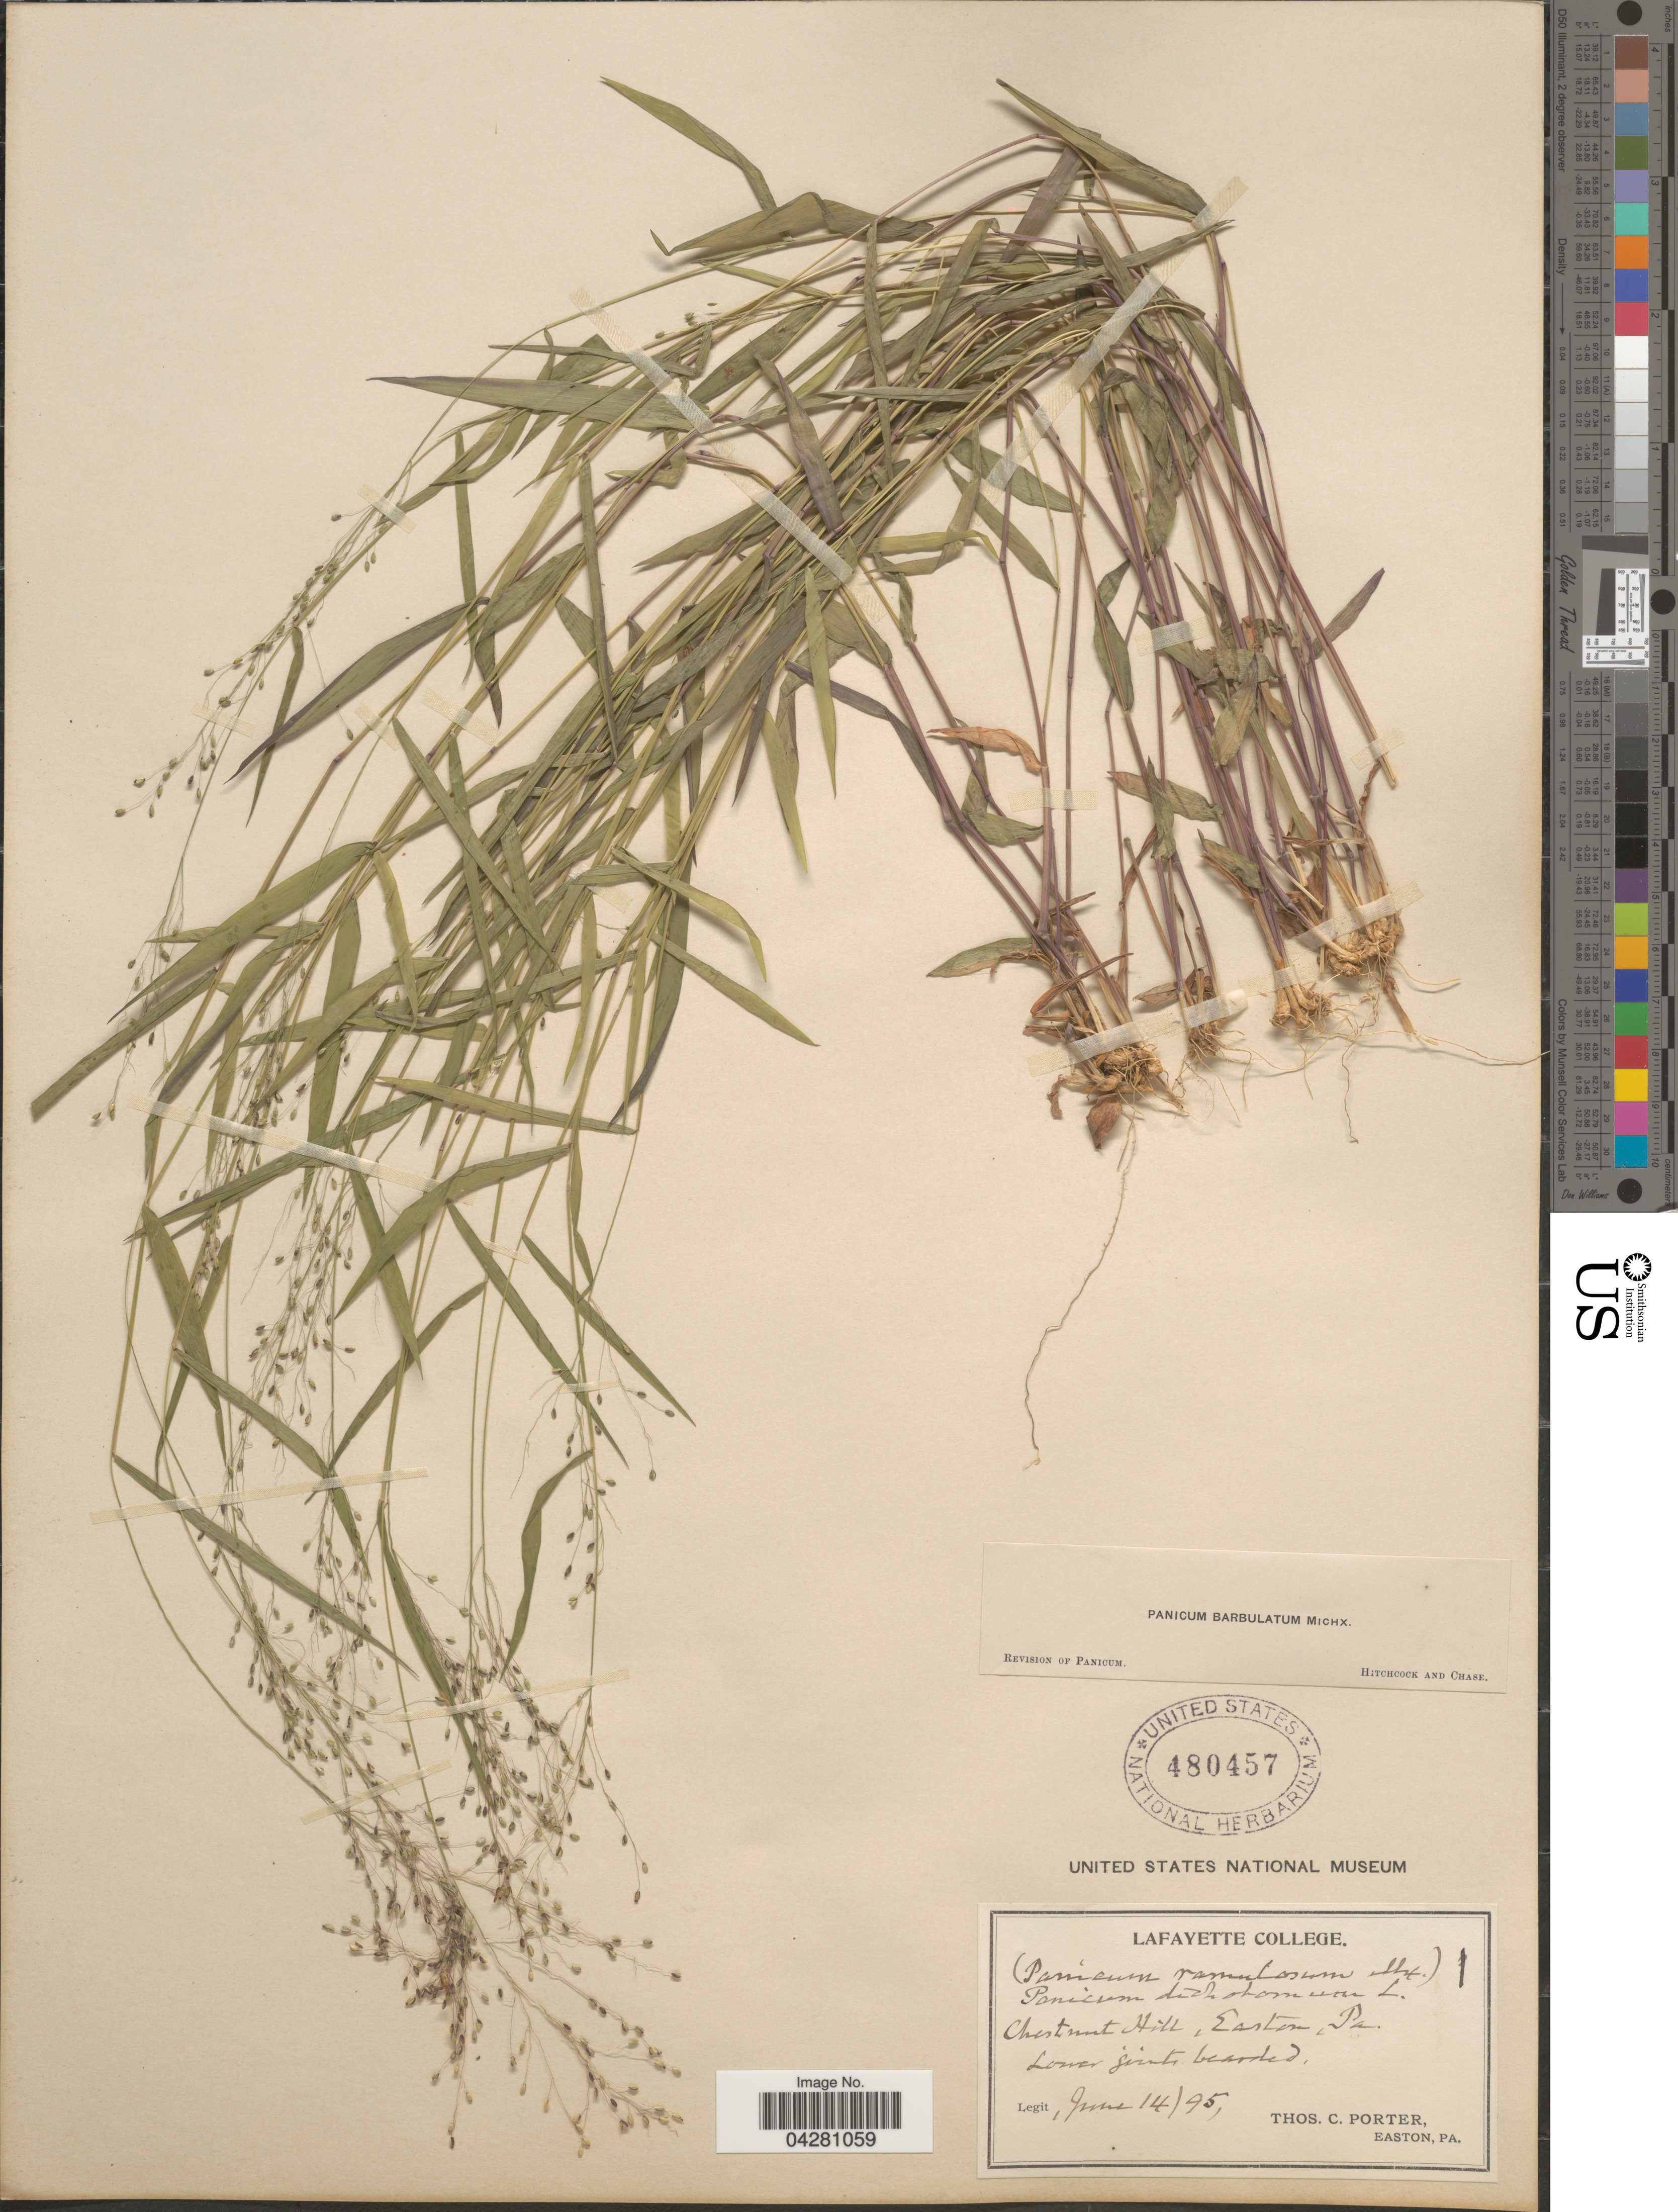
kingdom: Plantae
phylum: Tracheophyta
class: Liliopsida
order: Poales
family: Poaceae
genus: Dichanthelium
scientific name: Dichanthelium dichotomum var. dichotomum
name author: (L.) Gould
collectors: T. Porter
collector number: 1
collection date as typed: Transcribed d/m/y: 14/6/95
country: United States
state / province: Pennsylvania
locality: Chestnut Hill, Easton.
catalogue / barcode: US 480457